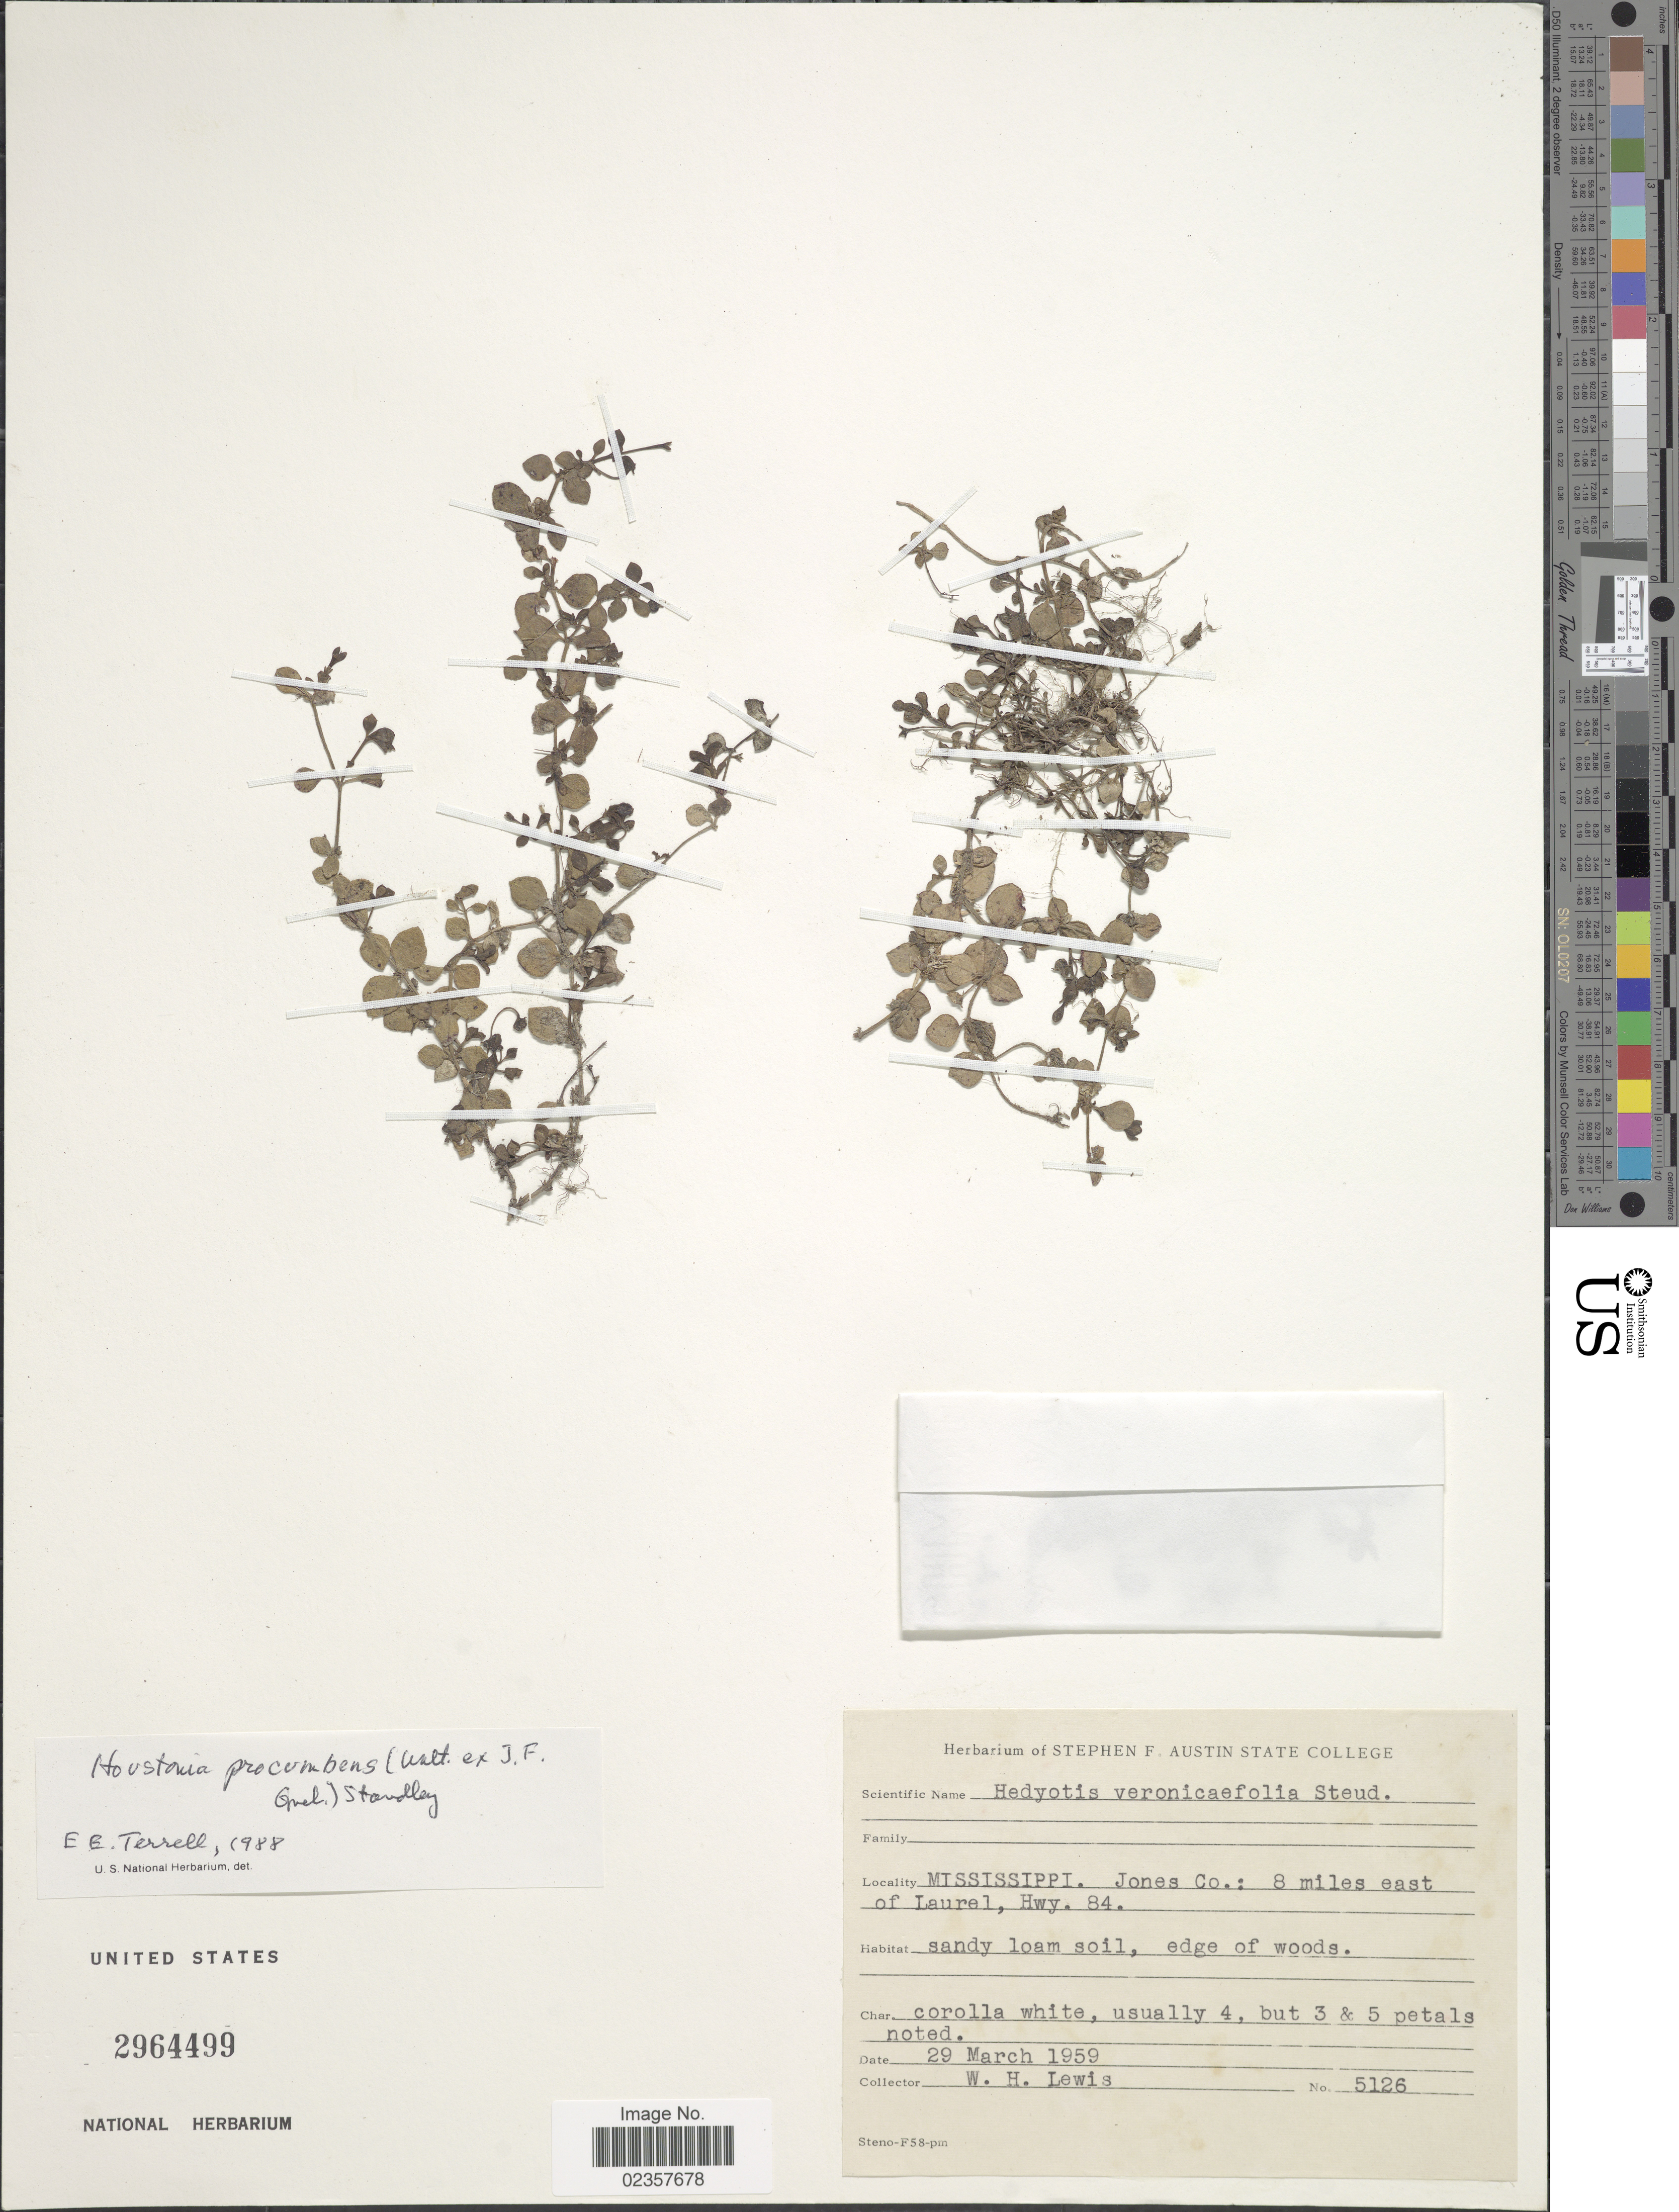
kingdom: Plantae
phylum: Tracheophyta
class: Magnoliopsida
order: Gentianales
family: Rubiaceae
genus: Houstonia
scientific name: Houstonia procumbens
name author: (Walter ex J.F. Gmel.) Standl.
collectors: W. H. Lewis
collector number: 5126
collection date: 1959-03-29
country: United States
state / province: Mississippi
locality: Jones Co.: 8 miles east of Laurel, Hwy. 84.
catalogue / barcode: US 2964499